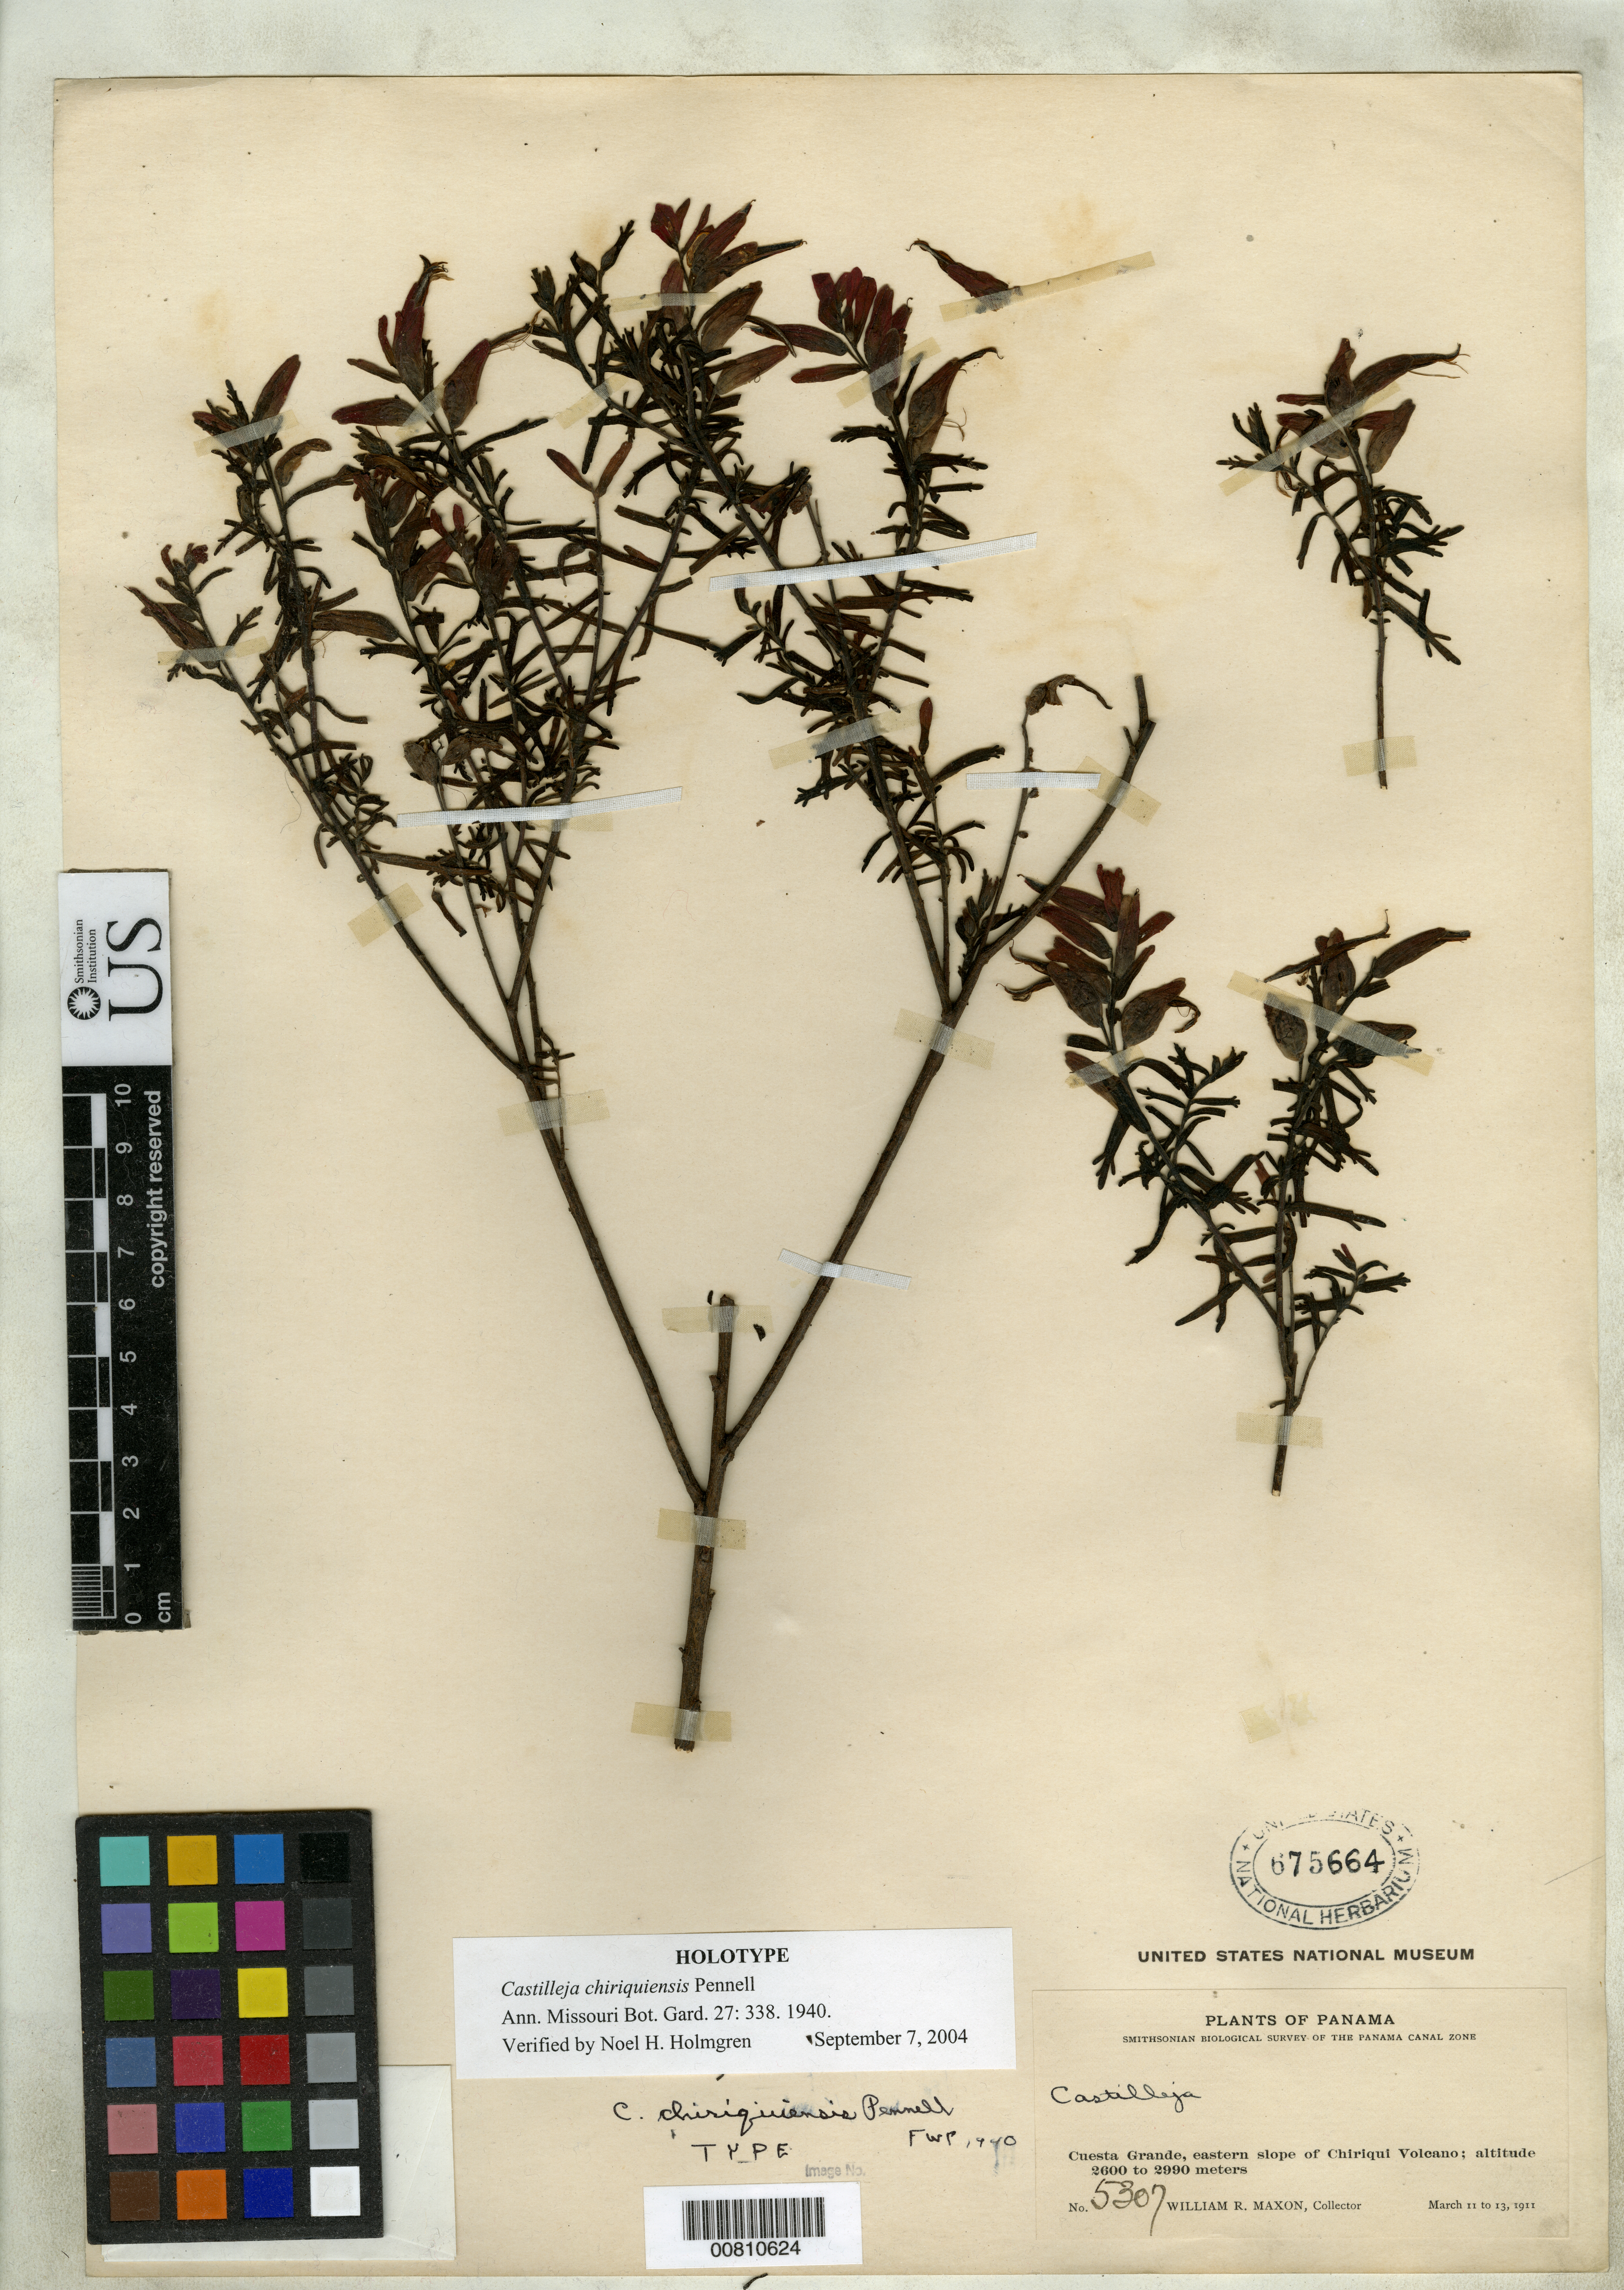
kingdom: Plantae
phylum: Tracheophyta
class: Magnoliopsida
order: Lamiales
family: Orobanchaceae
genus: Castilleja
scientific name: Castilleja chiriquiensis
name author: Pennell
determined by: Holmgren, N. H., (NY), New York Botanical Garden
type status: Holotype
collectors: W. R. Maxon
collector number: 5307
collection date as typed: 11 Mar 1911 to 13 Mar 1911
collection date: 1911-03-11/1911-03-13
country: Panama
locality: Canal Zone, Cuesta Grande, eastern slope of Chiriqui Volcano.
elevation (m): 2600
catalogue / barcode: US 675664